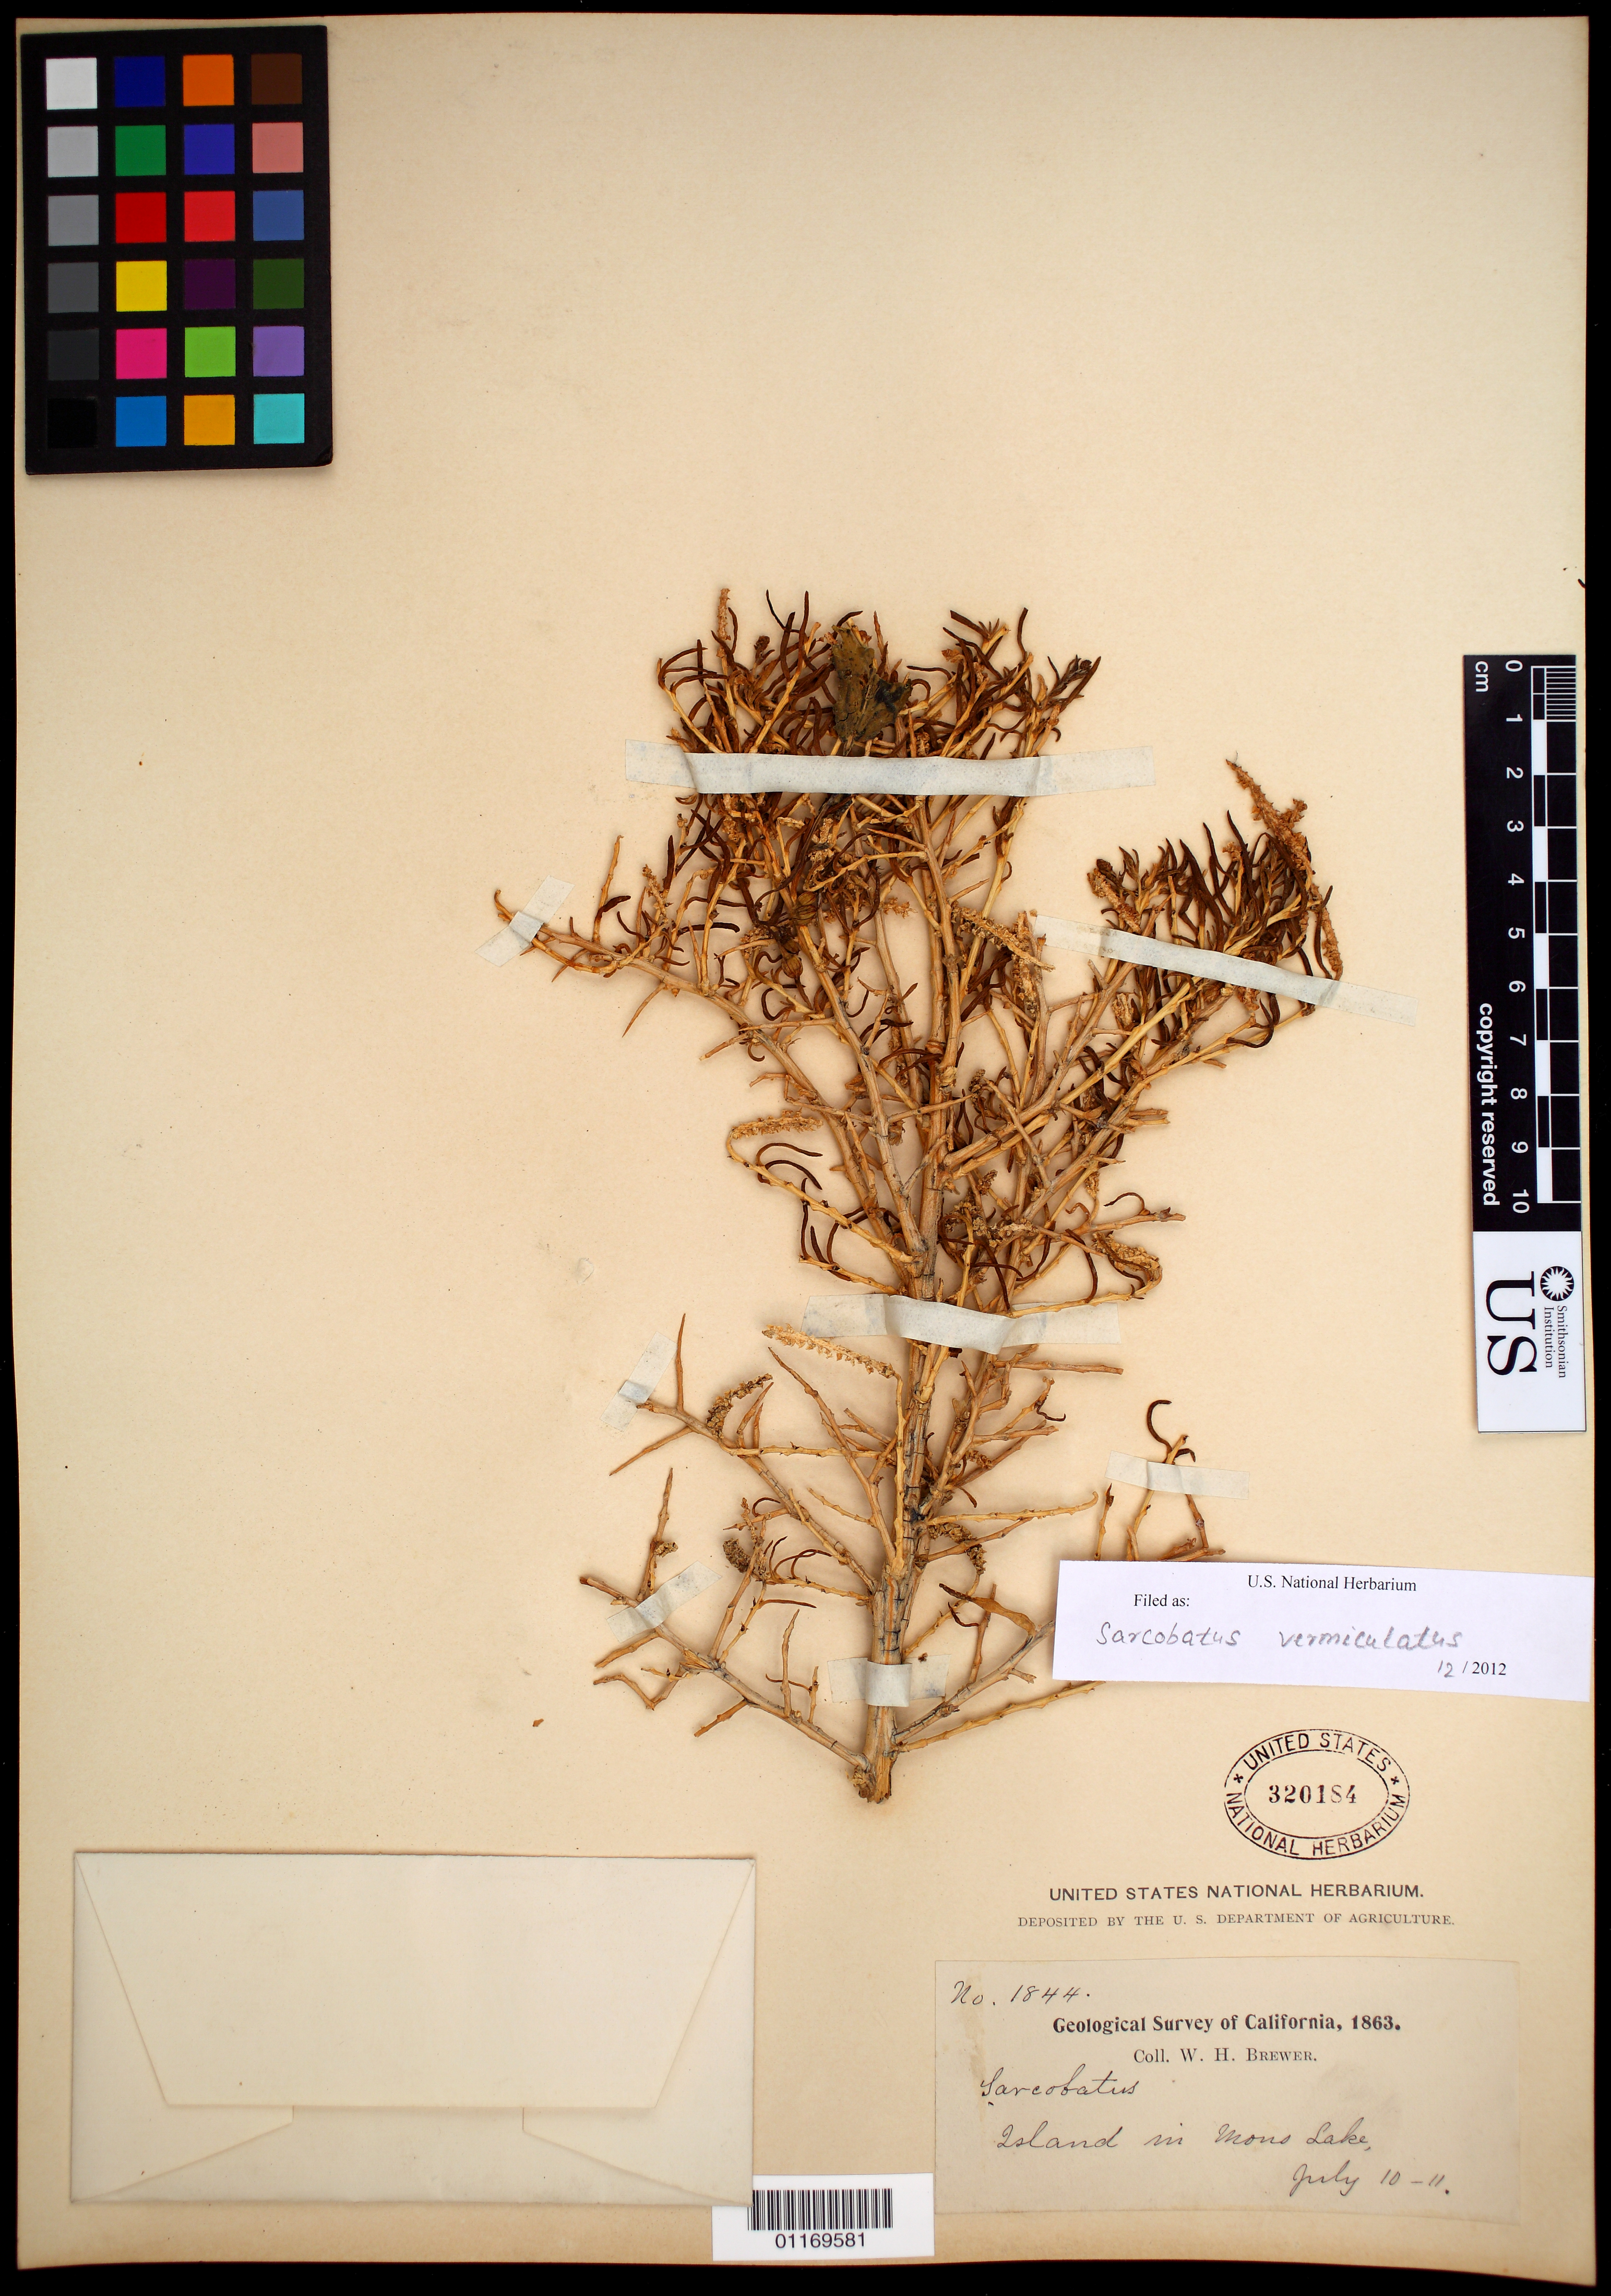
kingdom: Plantae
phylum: Tracheophyta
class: Magnoliopsida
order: Caryophyllales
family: Sarcobataceae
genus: Sarcobatus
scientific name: Sarcobatus vermiculatus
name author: (Hook.) Torr.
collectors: W. H. Brewer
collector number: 1844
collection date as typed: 10 Jul 1863 to 11 Jul 1863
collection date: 1863-07-10/1863-07-11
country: United States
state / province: California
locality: Island in Mono Lake.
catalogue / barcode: US 321184